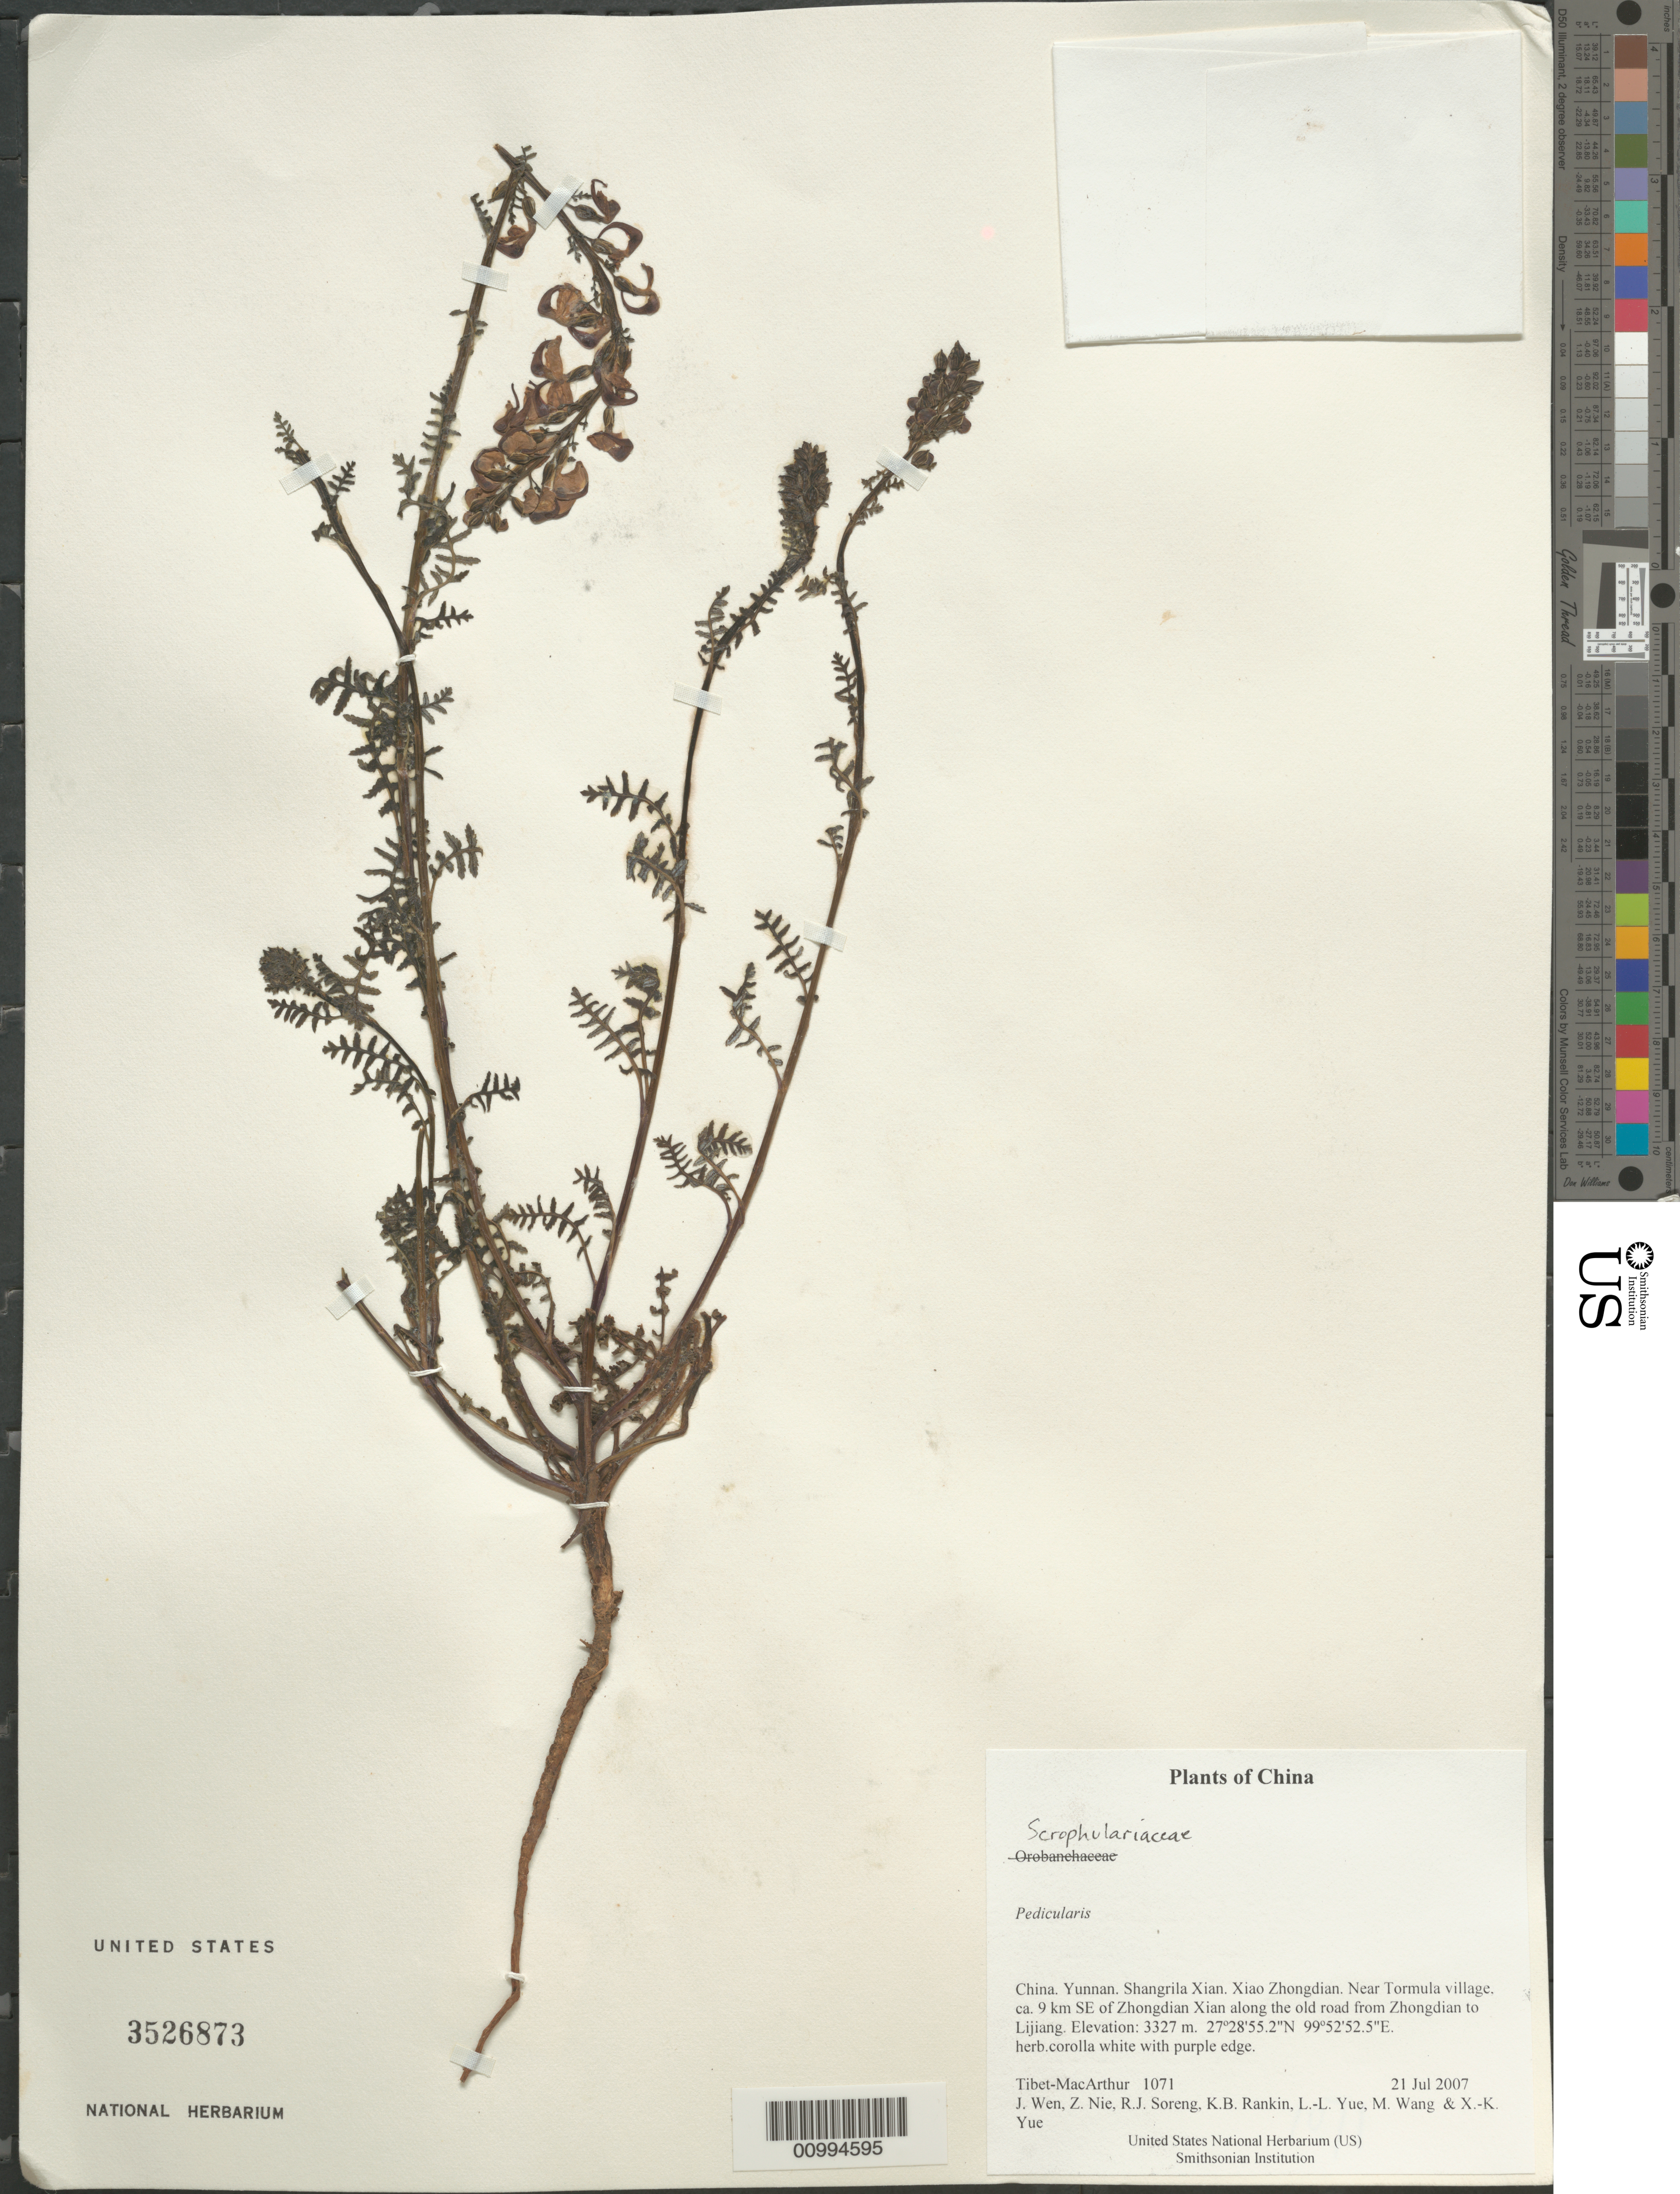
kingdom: Plantae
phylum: Tracheophyta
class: Magnoliopsida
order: Lamiales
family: Orobanchaceae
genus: Pedicularis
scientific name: Pedicularis sp.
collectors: Tibet-MacArthur, J. Wen, Z. Nie, R. J. Soreng, K. Rankin, L. Yue, M. Wang & X. Yue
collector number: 1071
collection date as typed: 21 Jul 2007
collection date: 2007-07-21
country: China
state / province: Yunnan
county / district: Shangrila Xian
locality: Xiao Zhongdian. Near Tormula village, ca. 9 km SE of Zhongdian Xian along the old road from Zhongdian to Lijiang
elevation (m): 3327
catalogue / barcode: US 3526873